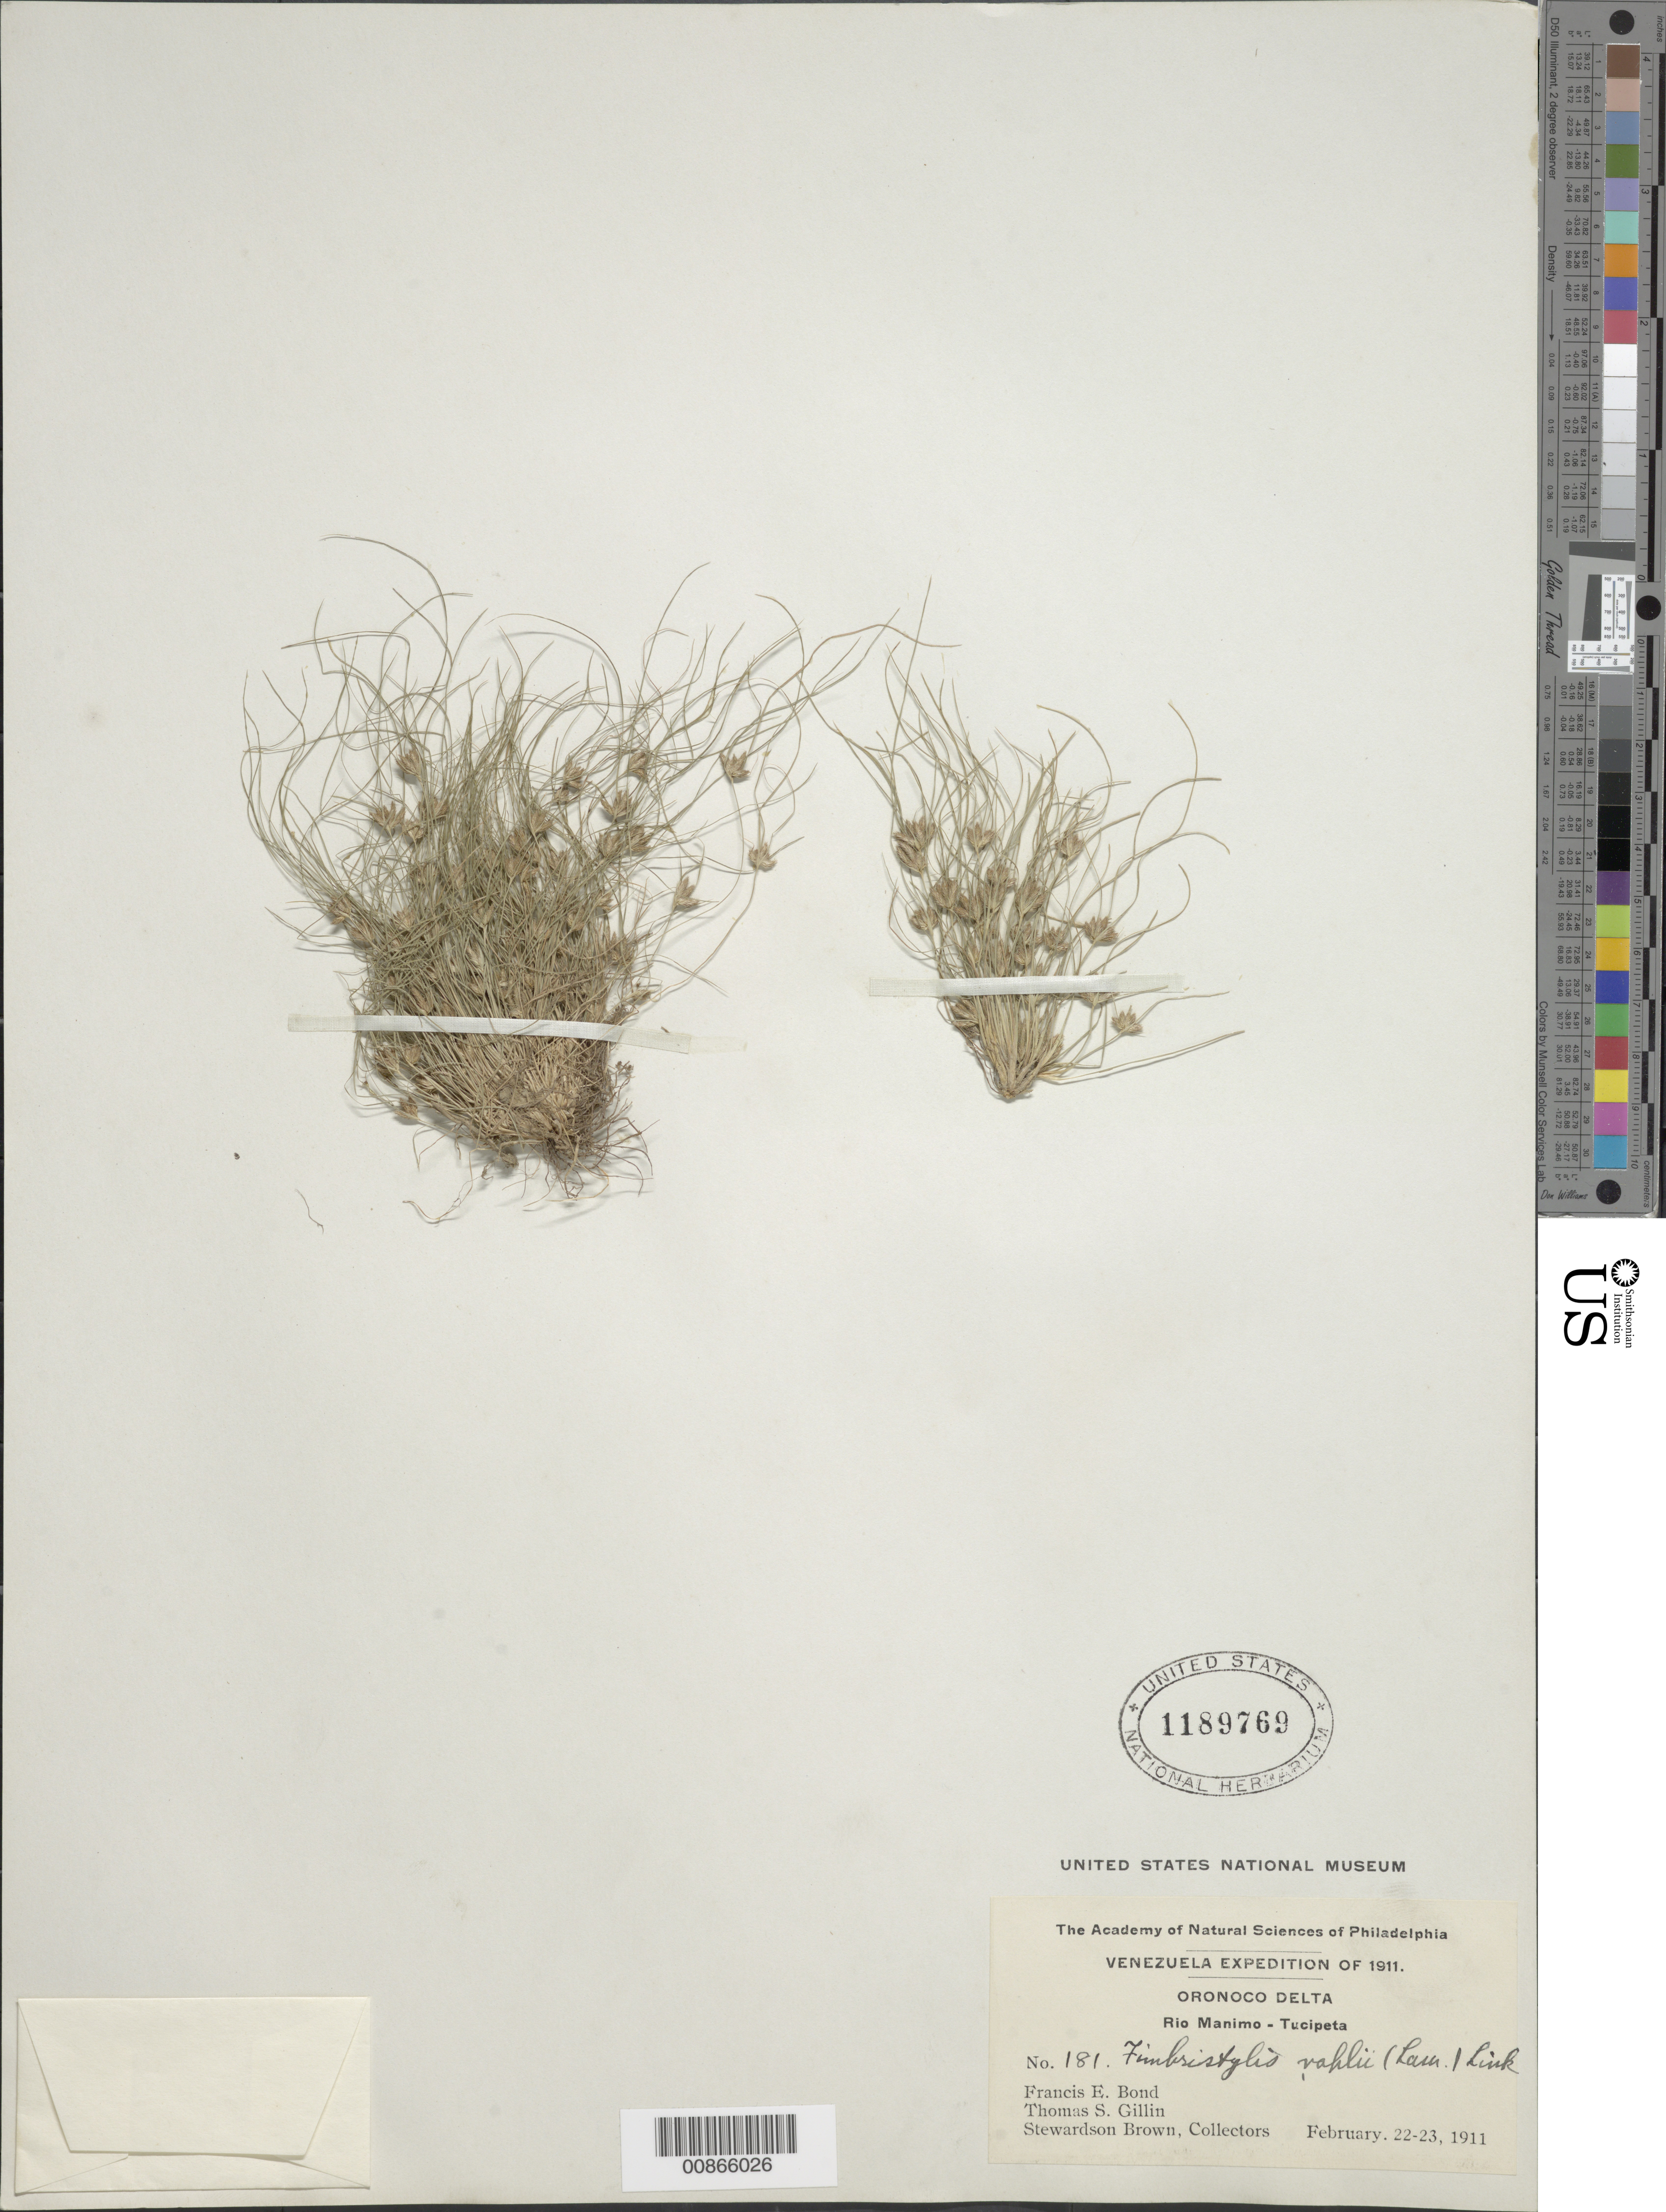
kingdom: Plantae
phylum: Tracheophyta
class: Liliopsida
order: Poales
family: Cyperaceae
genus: Fimbristylis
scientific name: Fimbristylis vahlii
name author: (Lam.) Link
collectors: F. Bond, T. Gillin & S. Brown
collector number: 181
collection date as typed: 22-23 February 1911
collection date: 1911-02-22/1911-02-23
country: Venezuela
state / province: Delta Amacuro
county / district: Tucupita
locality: Orinoco Delta, Cano Manamo near Tucupita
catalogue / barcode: US 1189769